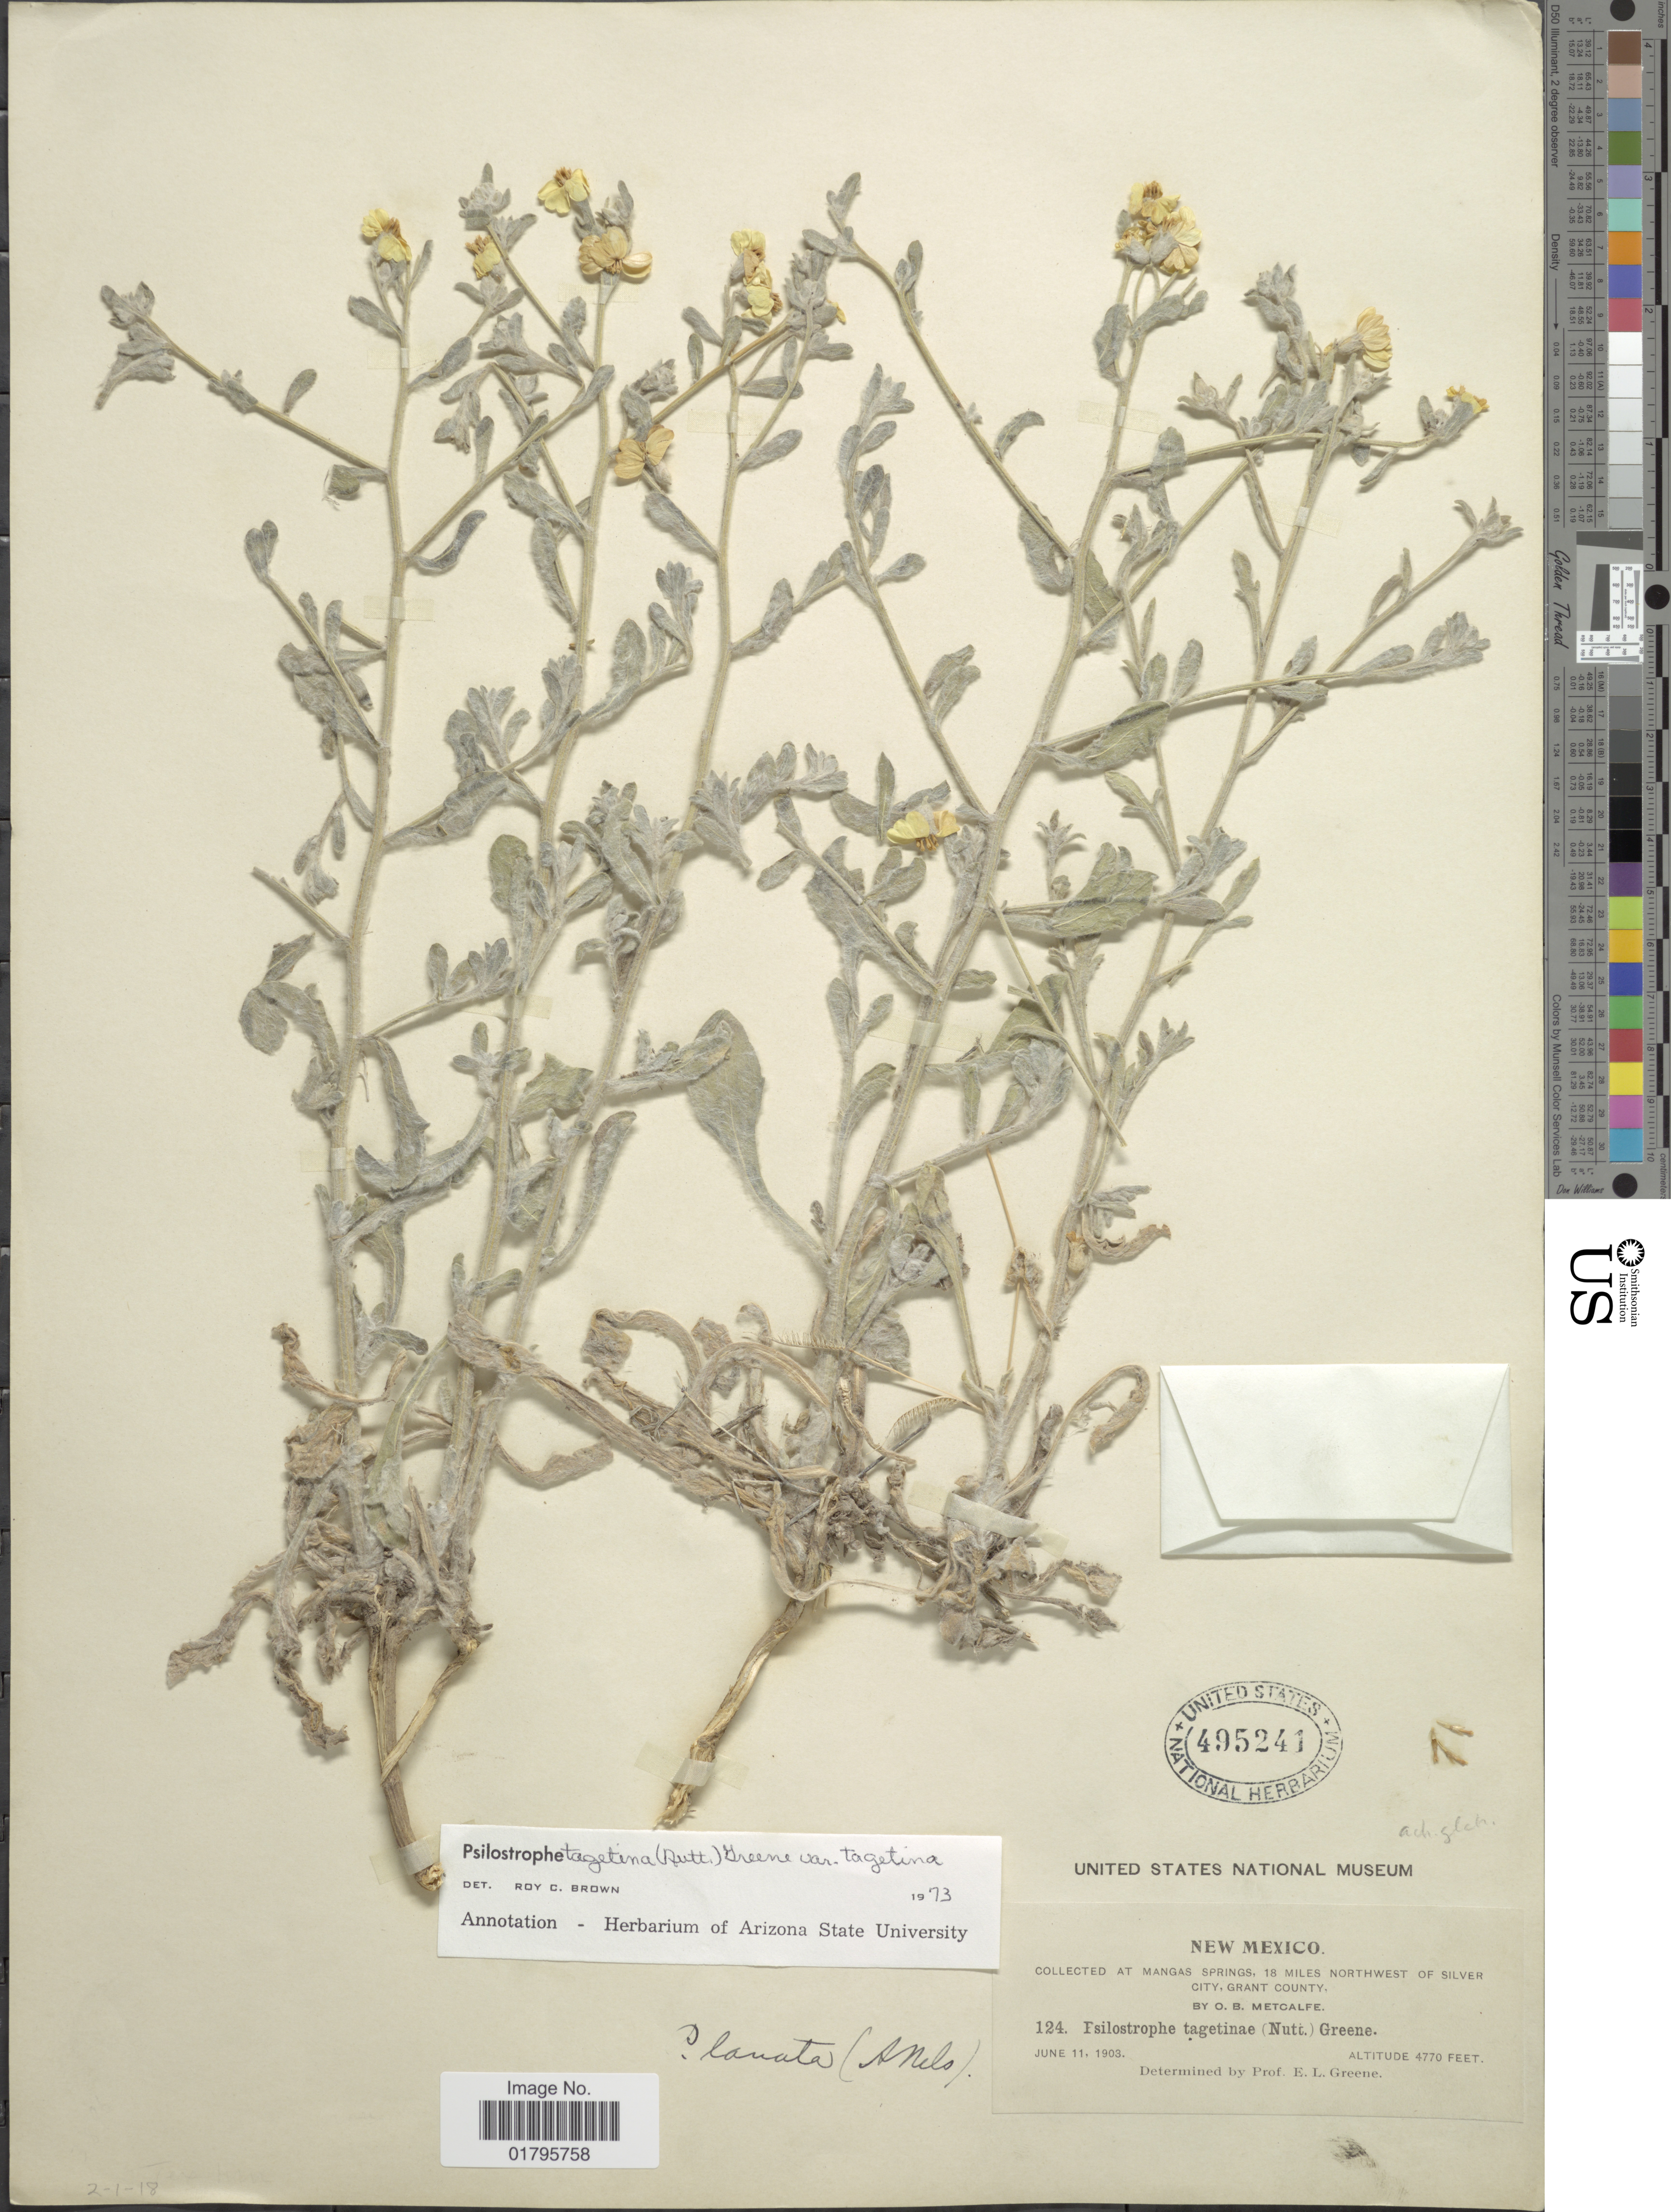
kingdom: Plantae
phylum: Tracheophyta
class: Magnoliopsida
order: Asterales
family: Asteraceae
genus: Psilostrophe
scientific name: Psilostrophe tagetina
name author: (Nutt.) Greene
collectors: O. B. Metcalfe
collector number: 124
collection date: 1903-06-11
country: United States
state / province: New Mexico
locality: Mangas Springs, 18 miles northwest of Silver City, Grant County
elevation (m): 1454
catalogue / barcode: US 495241